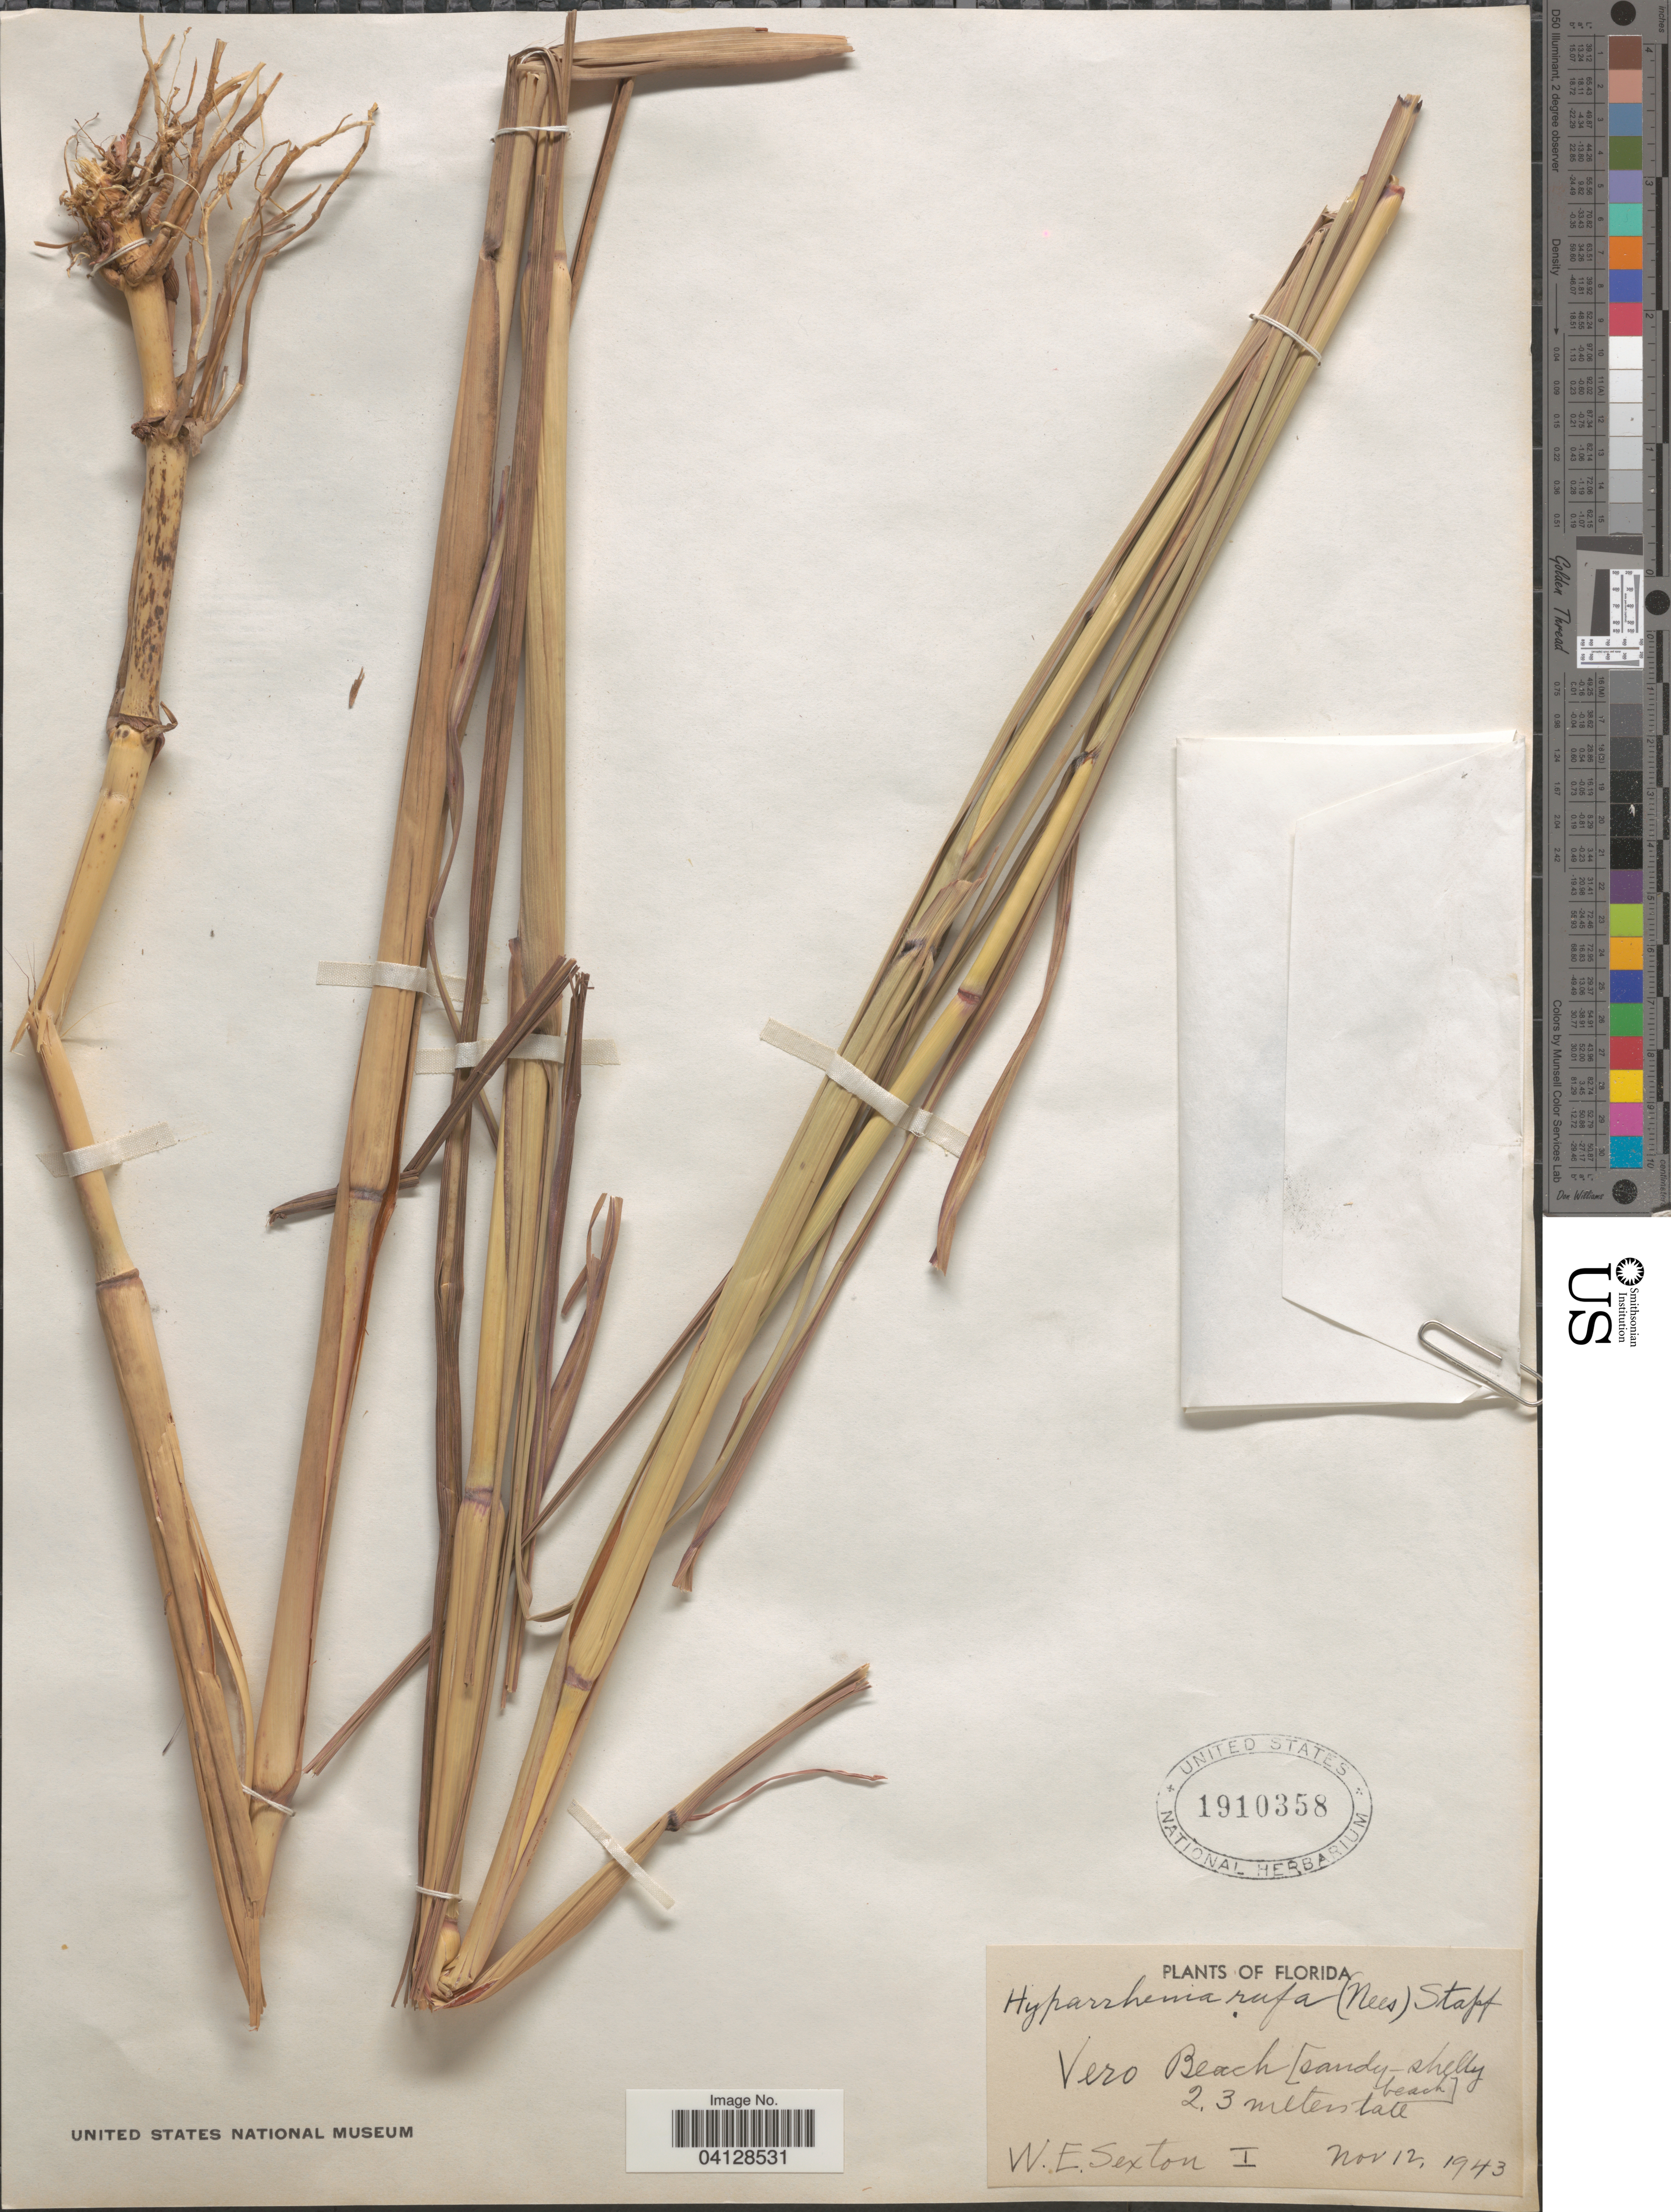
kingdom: Plantae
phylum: Tracheophyta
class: Liliopsida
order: Poales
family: Poaceae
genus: Hyparrhenia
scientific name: Hyparrhenia rufa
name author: (Nees) Stapf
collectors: W. Sexton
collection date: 1943-11-12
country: United States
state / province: Florida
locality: Vero Beach.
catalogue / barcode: US 1910358